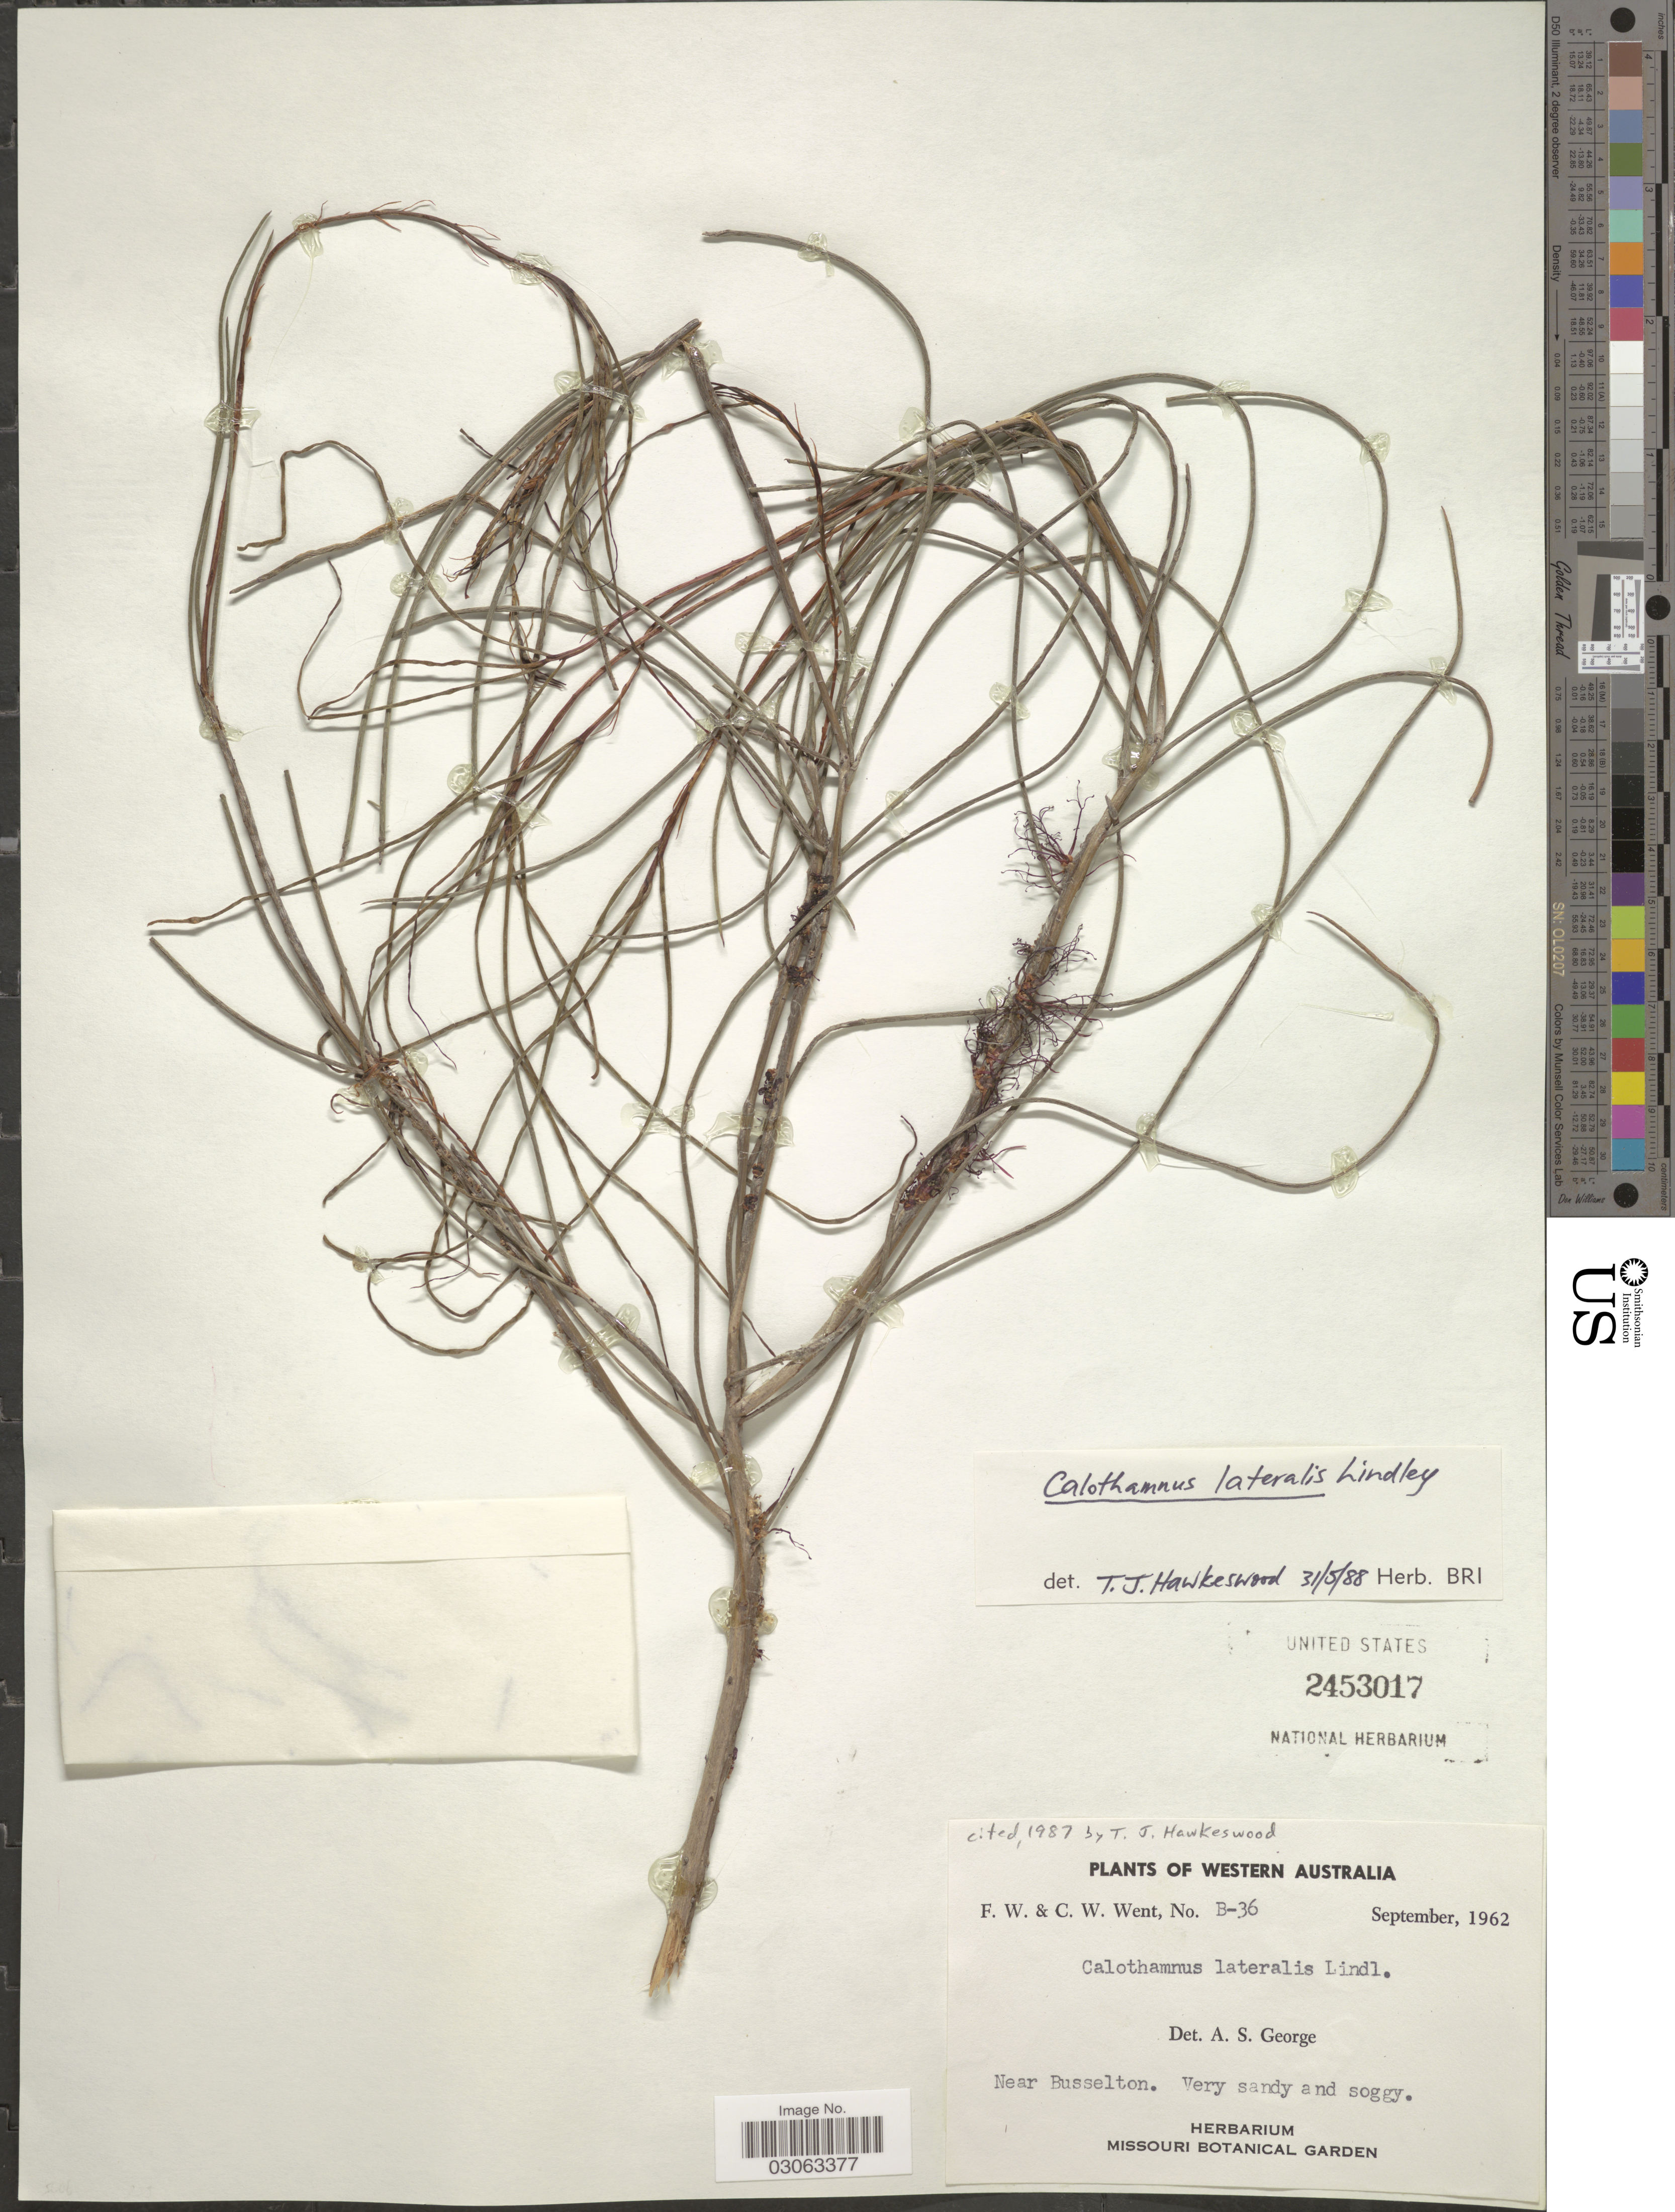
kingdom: Plantae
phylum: Tracheophyta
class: Magnoliopsida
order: Myrtales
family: Myrtaceae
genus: Calothamnus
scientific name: Calothamnus lateralis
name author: Lindl.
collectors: F. W. Went & C. W. Went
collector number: B-36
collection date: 1962-09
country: Australia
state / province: Western Australia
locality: Near Busselton.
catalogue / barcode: US 2453017